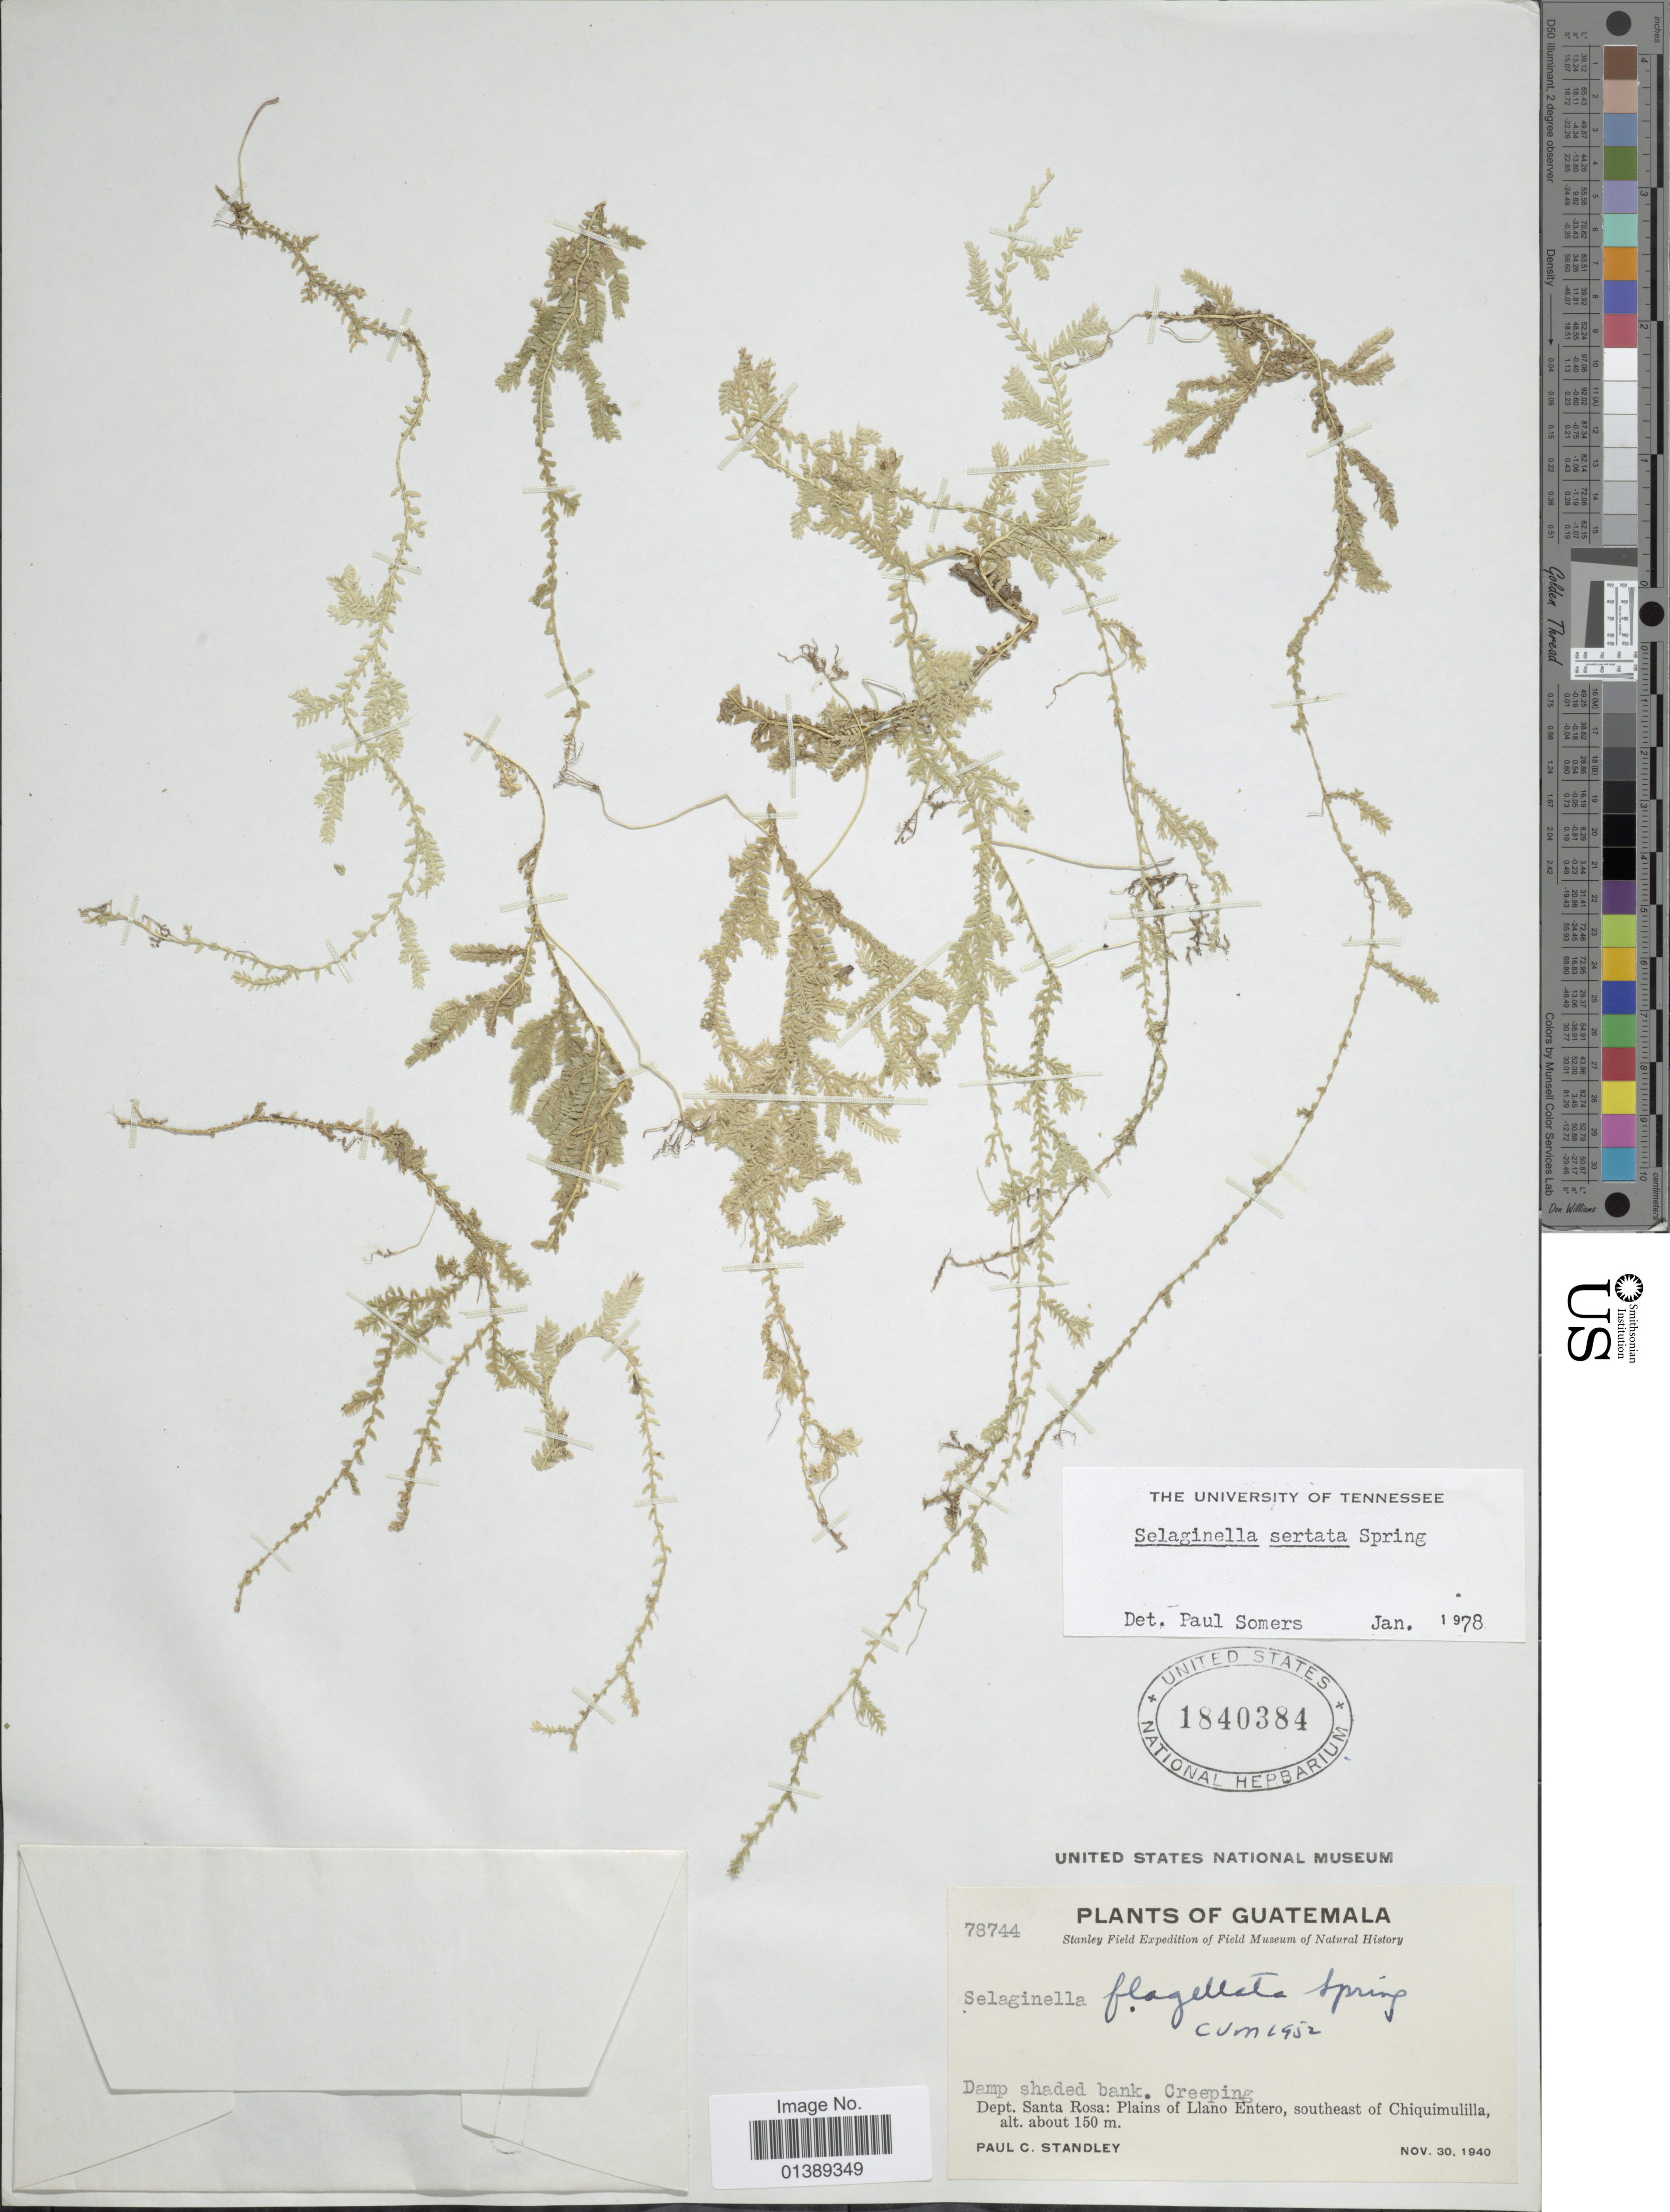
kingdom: Plantae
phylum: Tracheophyta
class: Lycopodiopsida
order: Selaginellales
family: Selaginellaceae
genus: Selaginella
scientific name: Selaginella sertata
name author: Spring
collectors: P. C. Standley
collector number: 78744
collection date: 1940-11-30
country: Guatemala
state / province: Chiquimula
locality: Dept Santa Rosa: Plains of Llano Entero, southeast of Chiquimulilla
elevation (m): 150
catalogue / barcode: US 1840384